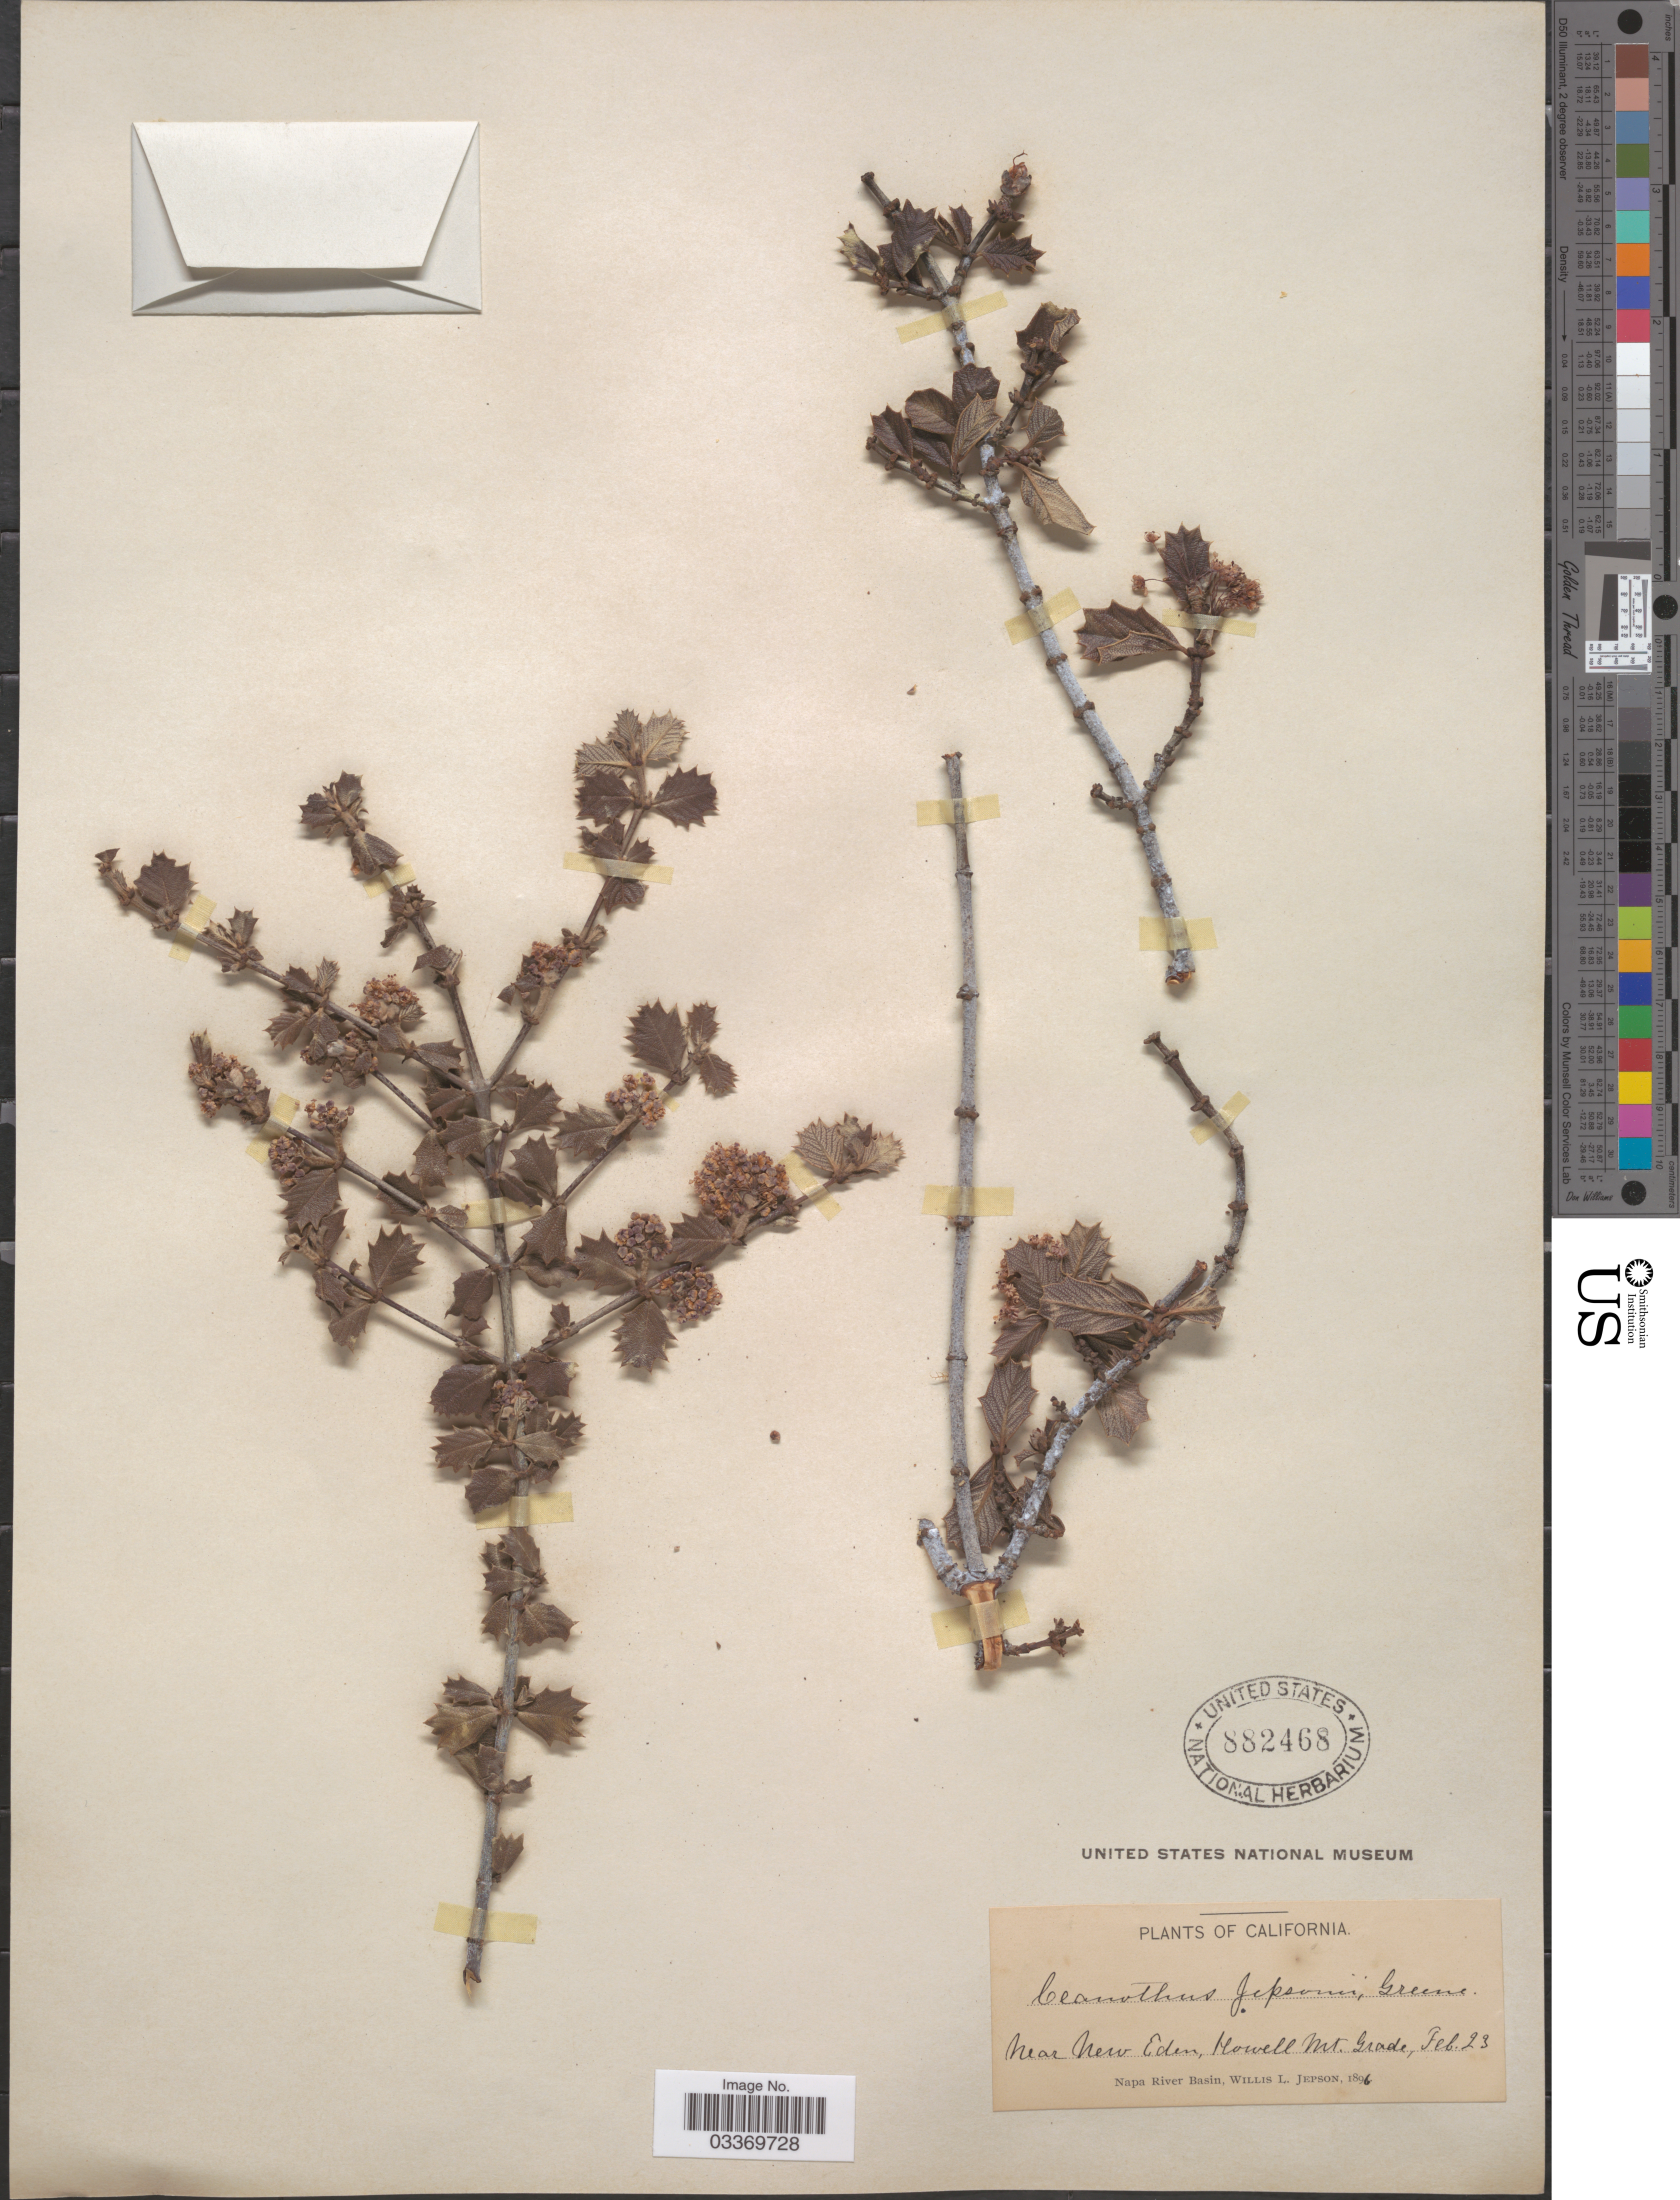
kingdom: Plantae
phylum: Tracheophyta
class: Magnoliopsida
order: Rosales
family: Rhamnaceae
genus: Ceanothus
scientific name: Ceanothus jepsonii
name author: Greene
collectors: W. L. Jepson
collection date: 1896-02-23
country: United States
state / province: California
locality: Near New Eden, Howell Mt. Grade, Napa River Basin.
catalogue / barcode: US 882468